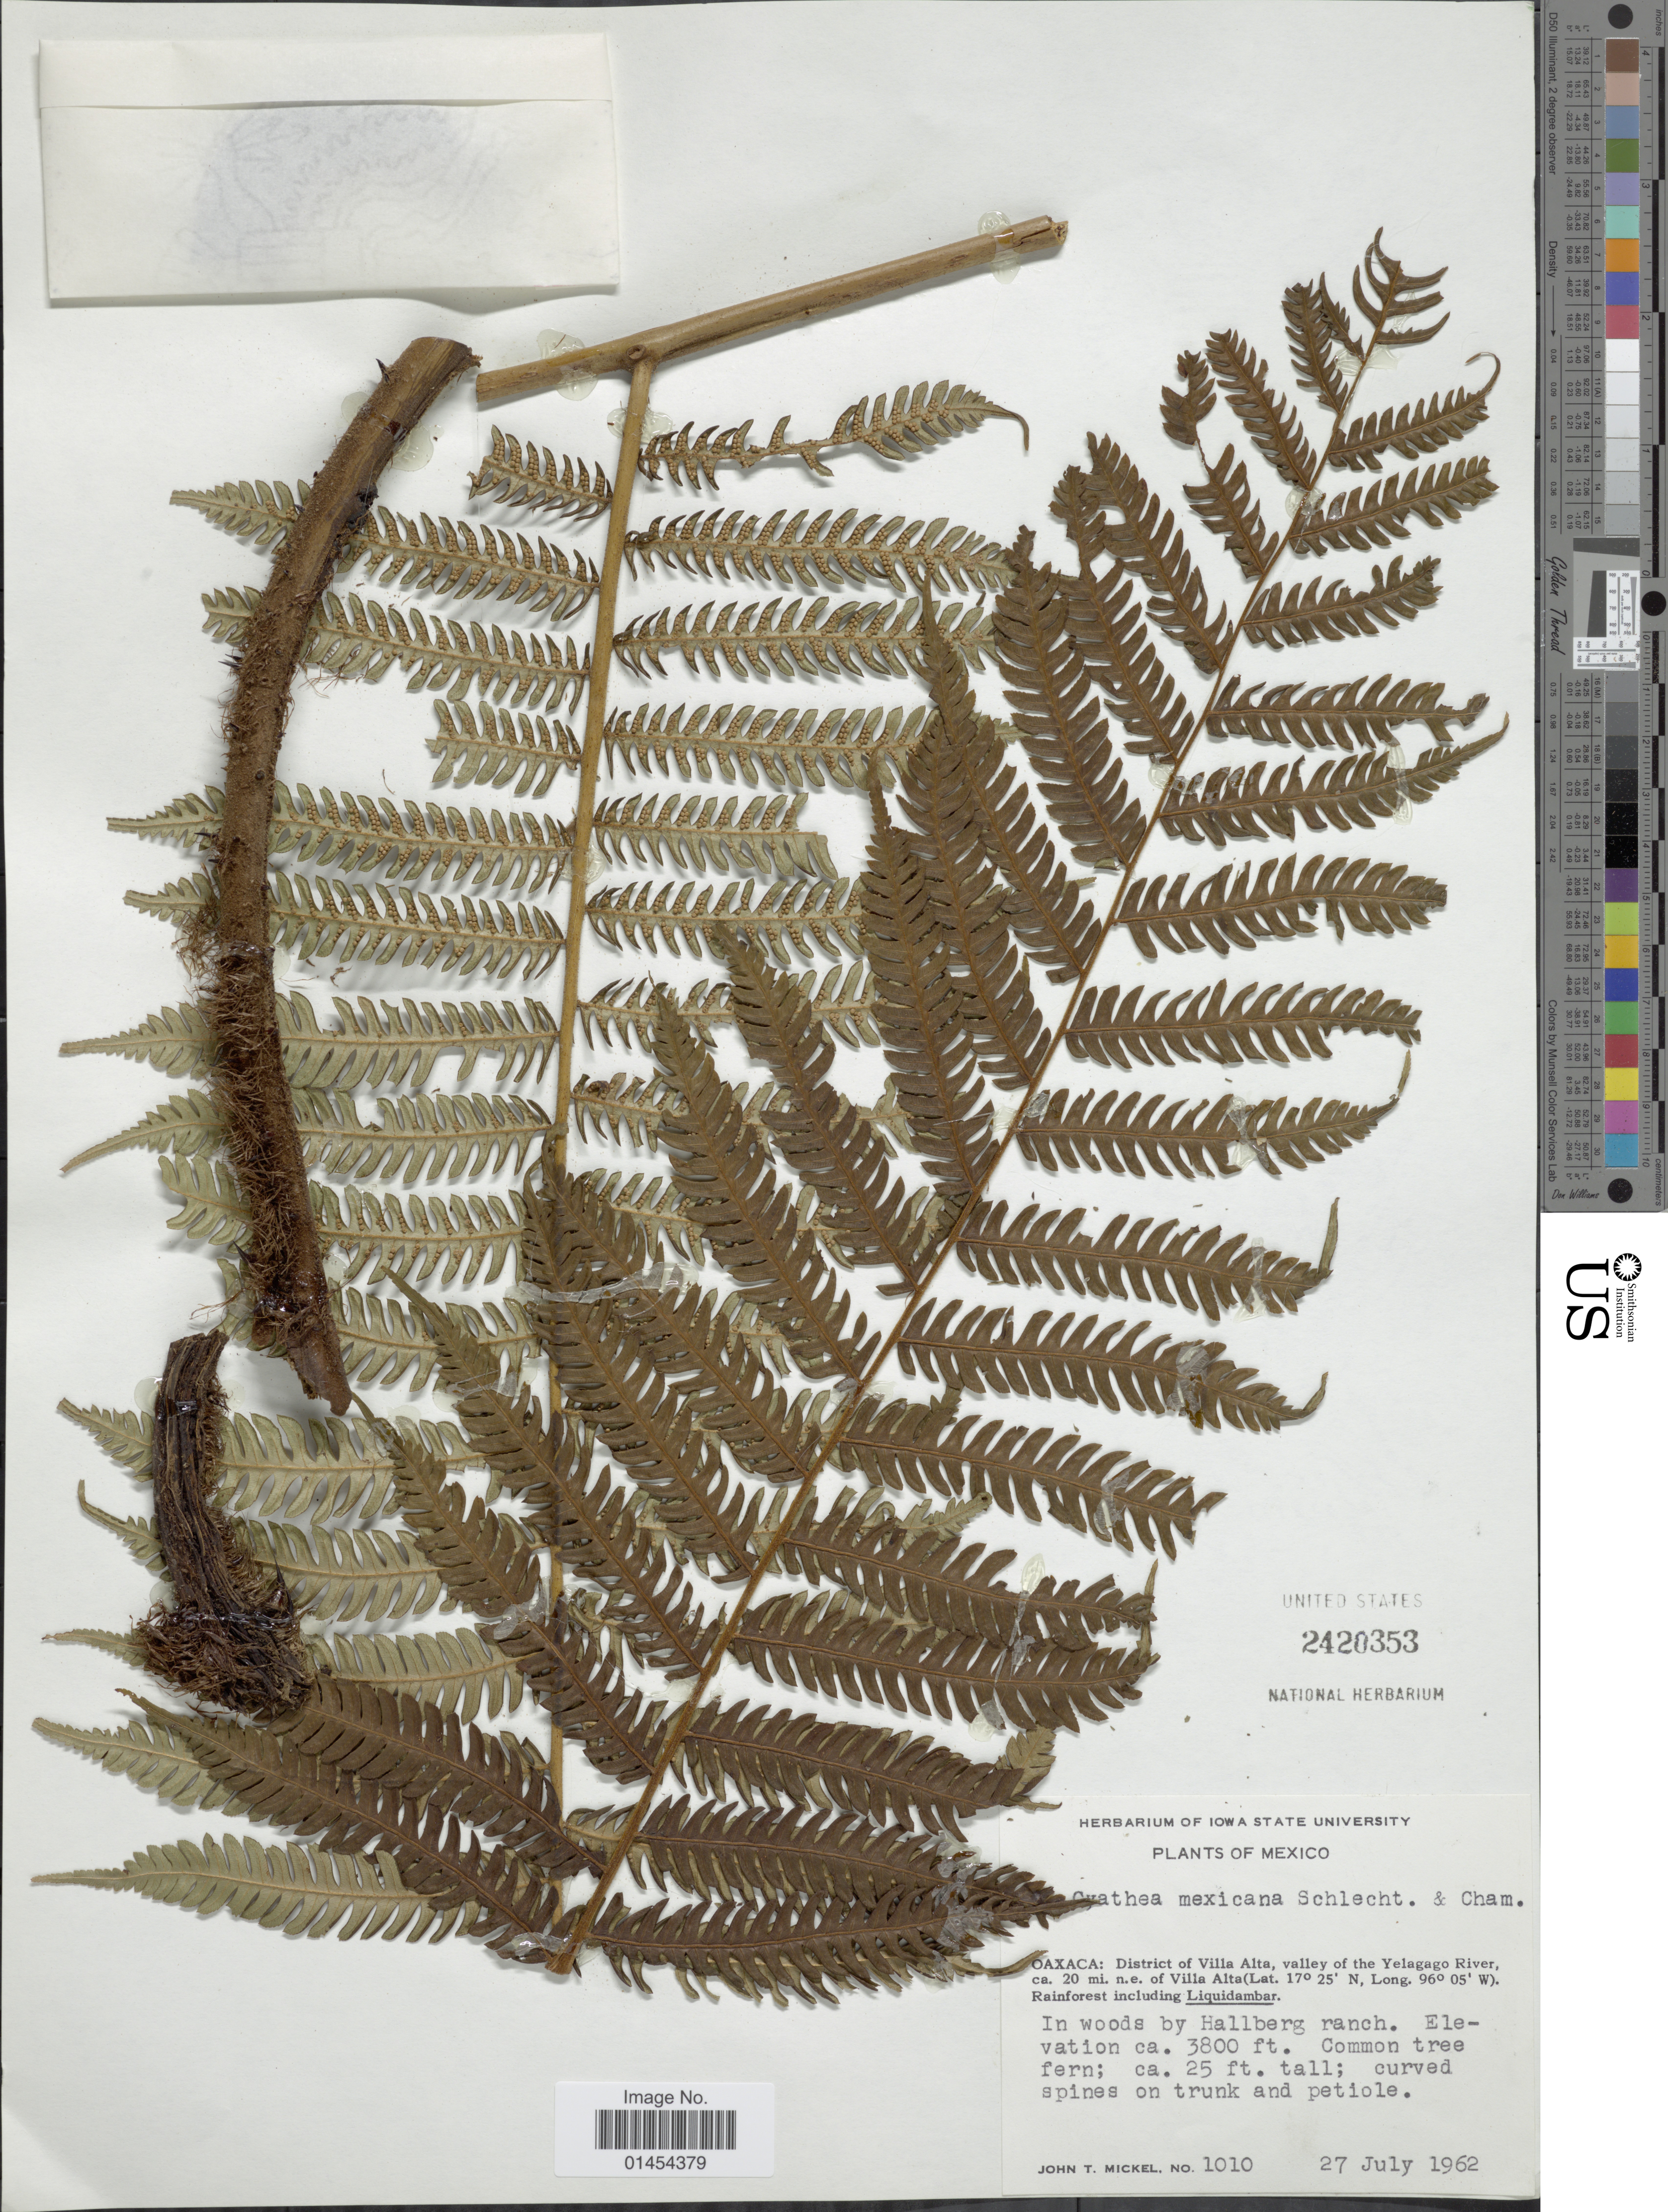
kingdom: Plantae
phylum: Tracheophyta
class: Polypodiopsida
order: Cyatheales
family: Cyatheaceae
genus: Alsophila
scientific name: Alsophila firma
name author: (Baker) D.S. Conant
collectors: J. T. Mickel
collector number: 1010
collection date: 1962-07-27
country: Mexico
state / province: Oaxaca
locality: District of Villa Alta, valley of the Yelagago River, ca. 20 mi. n.e. of Villa Alta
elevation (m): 1158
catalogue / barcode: US 2420353